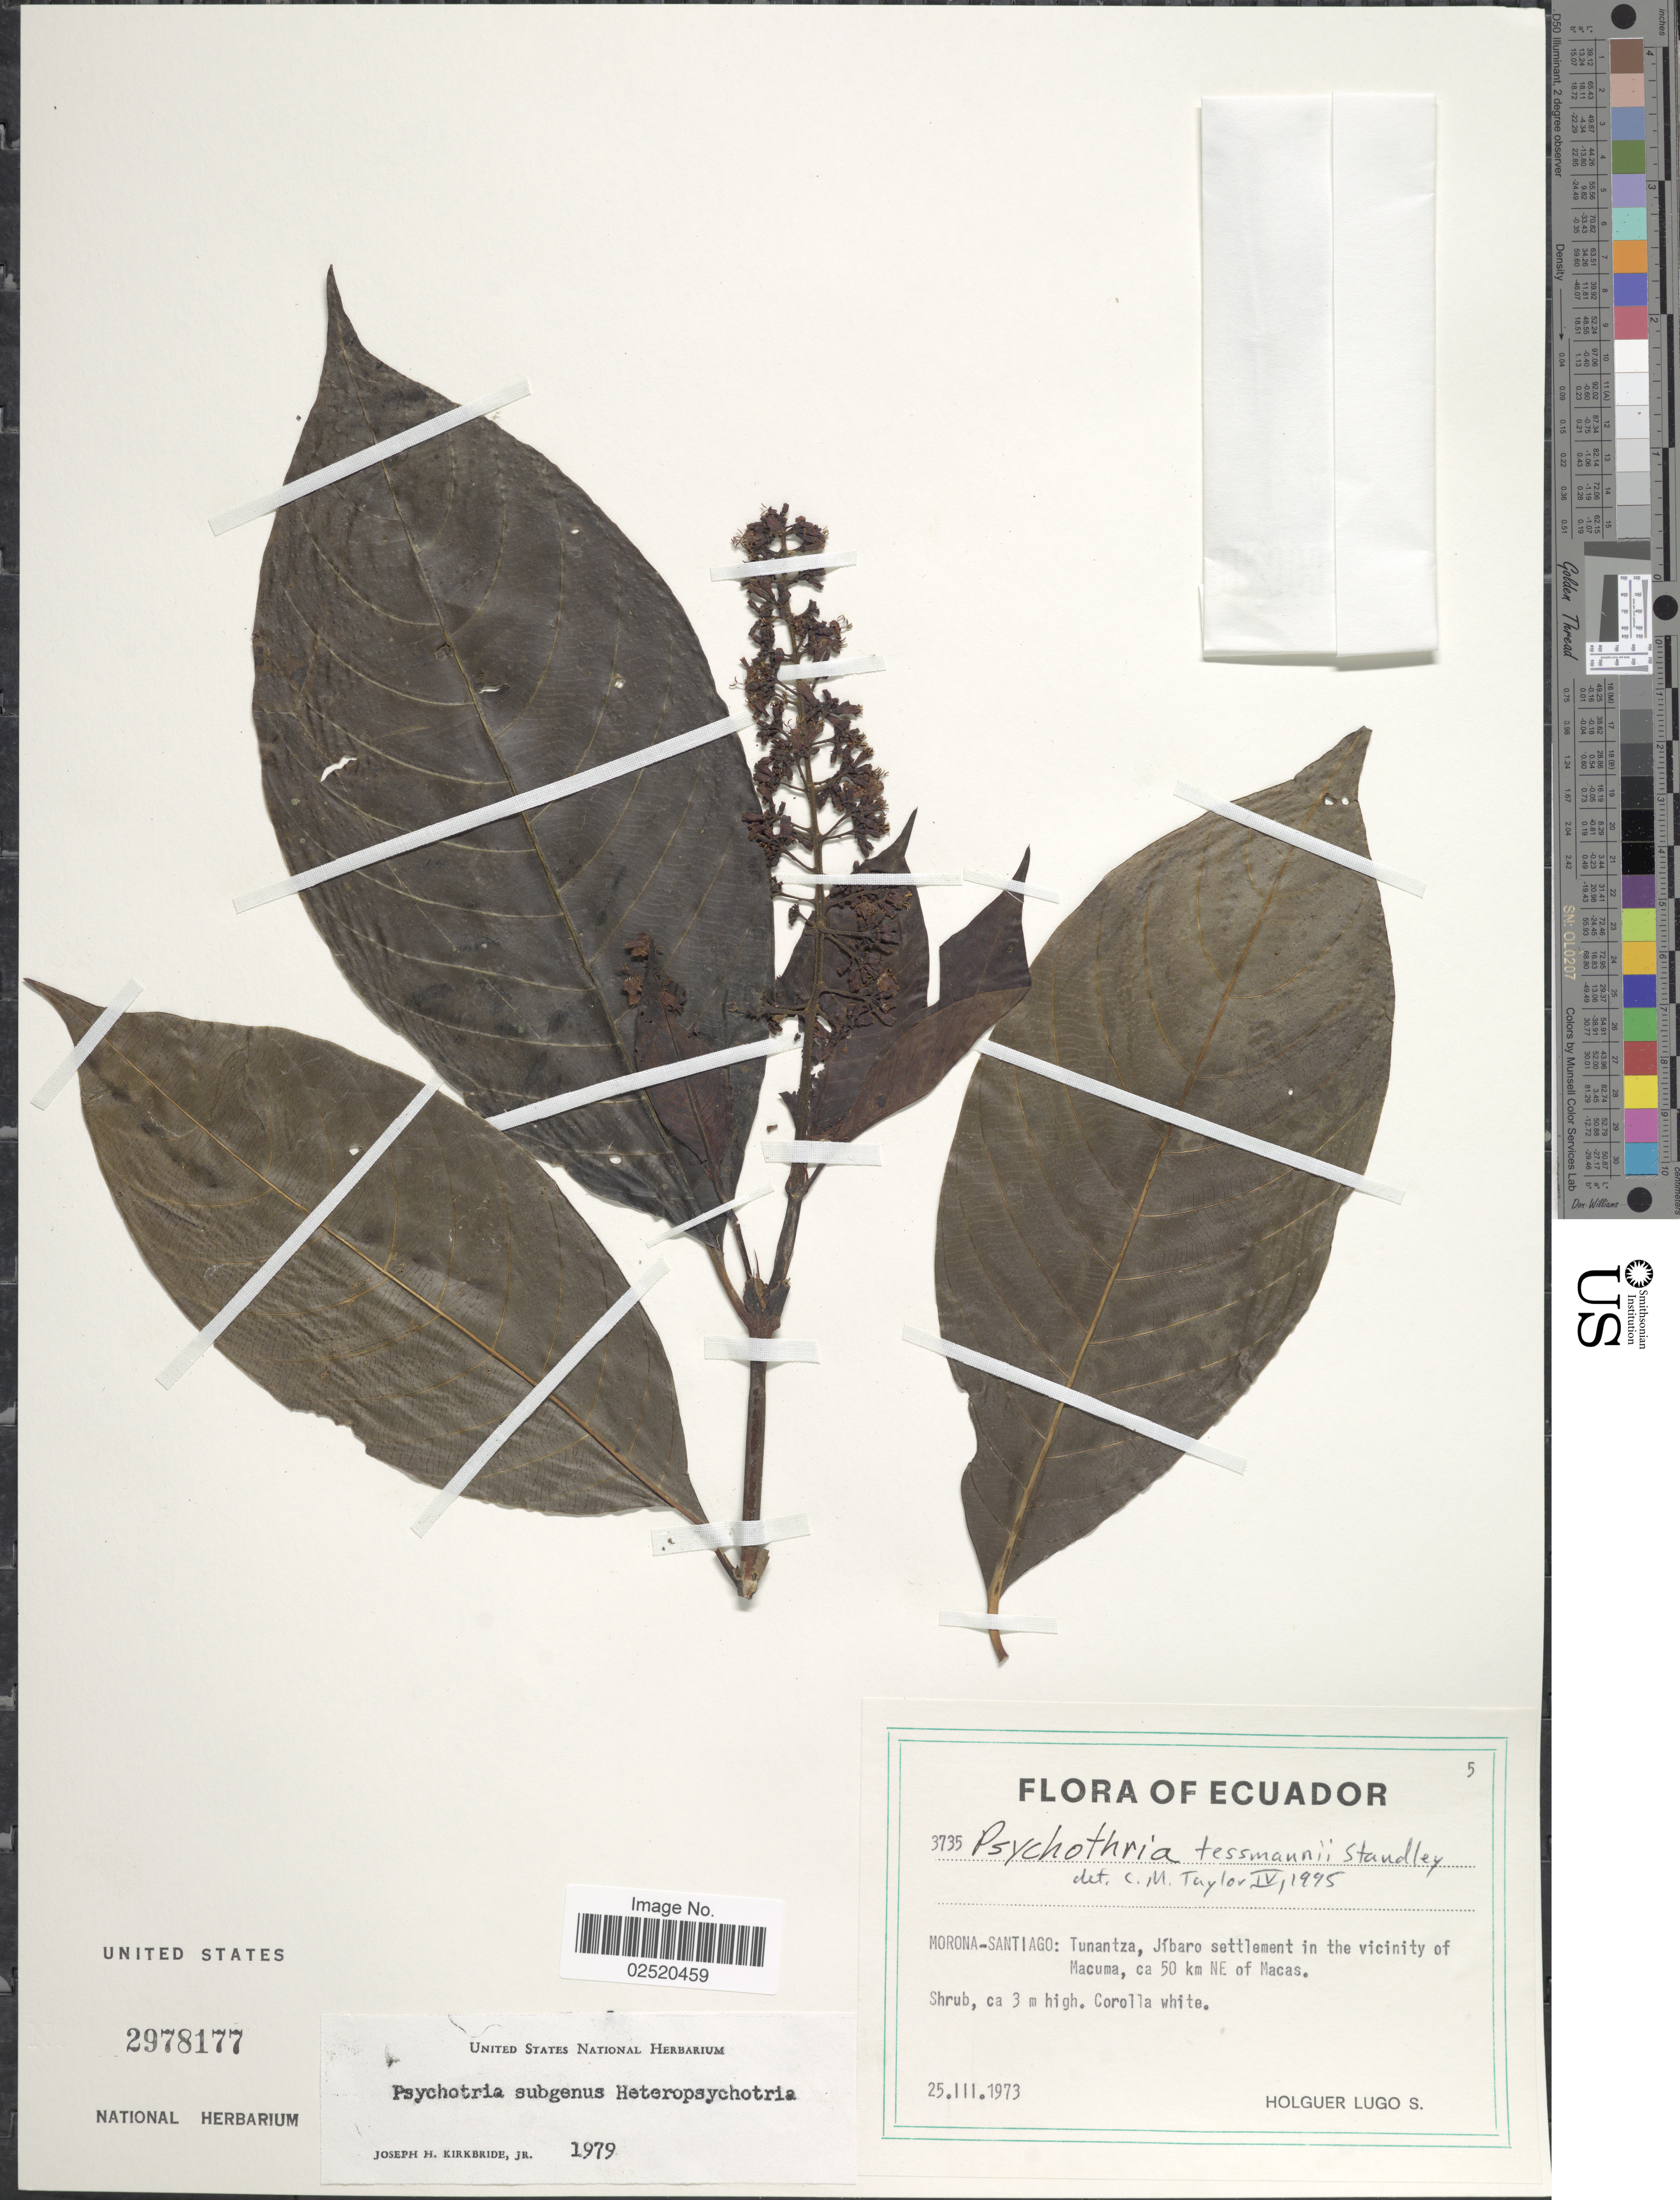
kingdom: Plantae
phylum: Tracheophyta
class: Magnoliopsida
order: Gentianales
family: Rubiaceae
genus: Psychotria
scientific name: Psychotria tessmannii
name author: Standl.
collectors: H. Lugo S.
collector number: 3735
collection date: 1973-03-25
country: Ecuador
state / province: Morona-Santiago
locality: Tunantza, Jíbaro settlement in the vicinity of Macuma, ca 50 km NE of Macas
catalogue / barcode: US 2978177